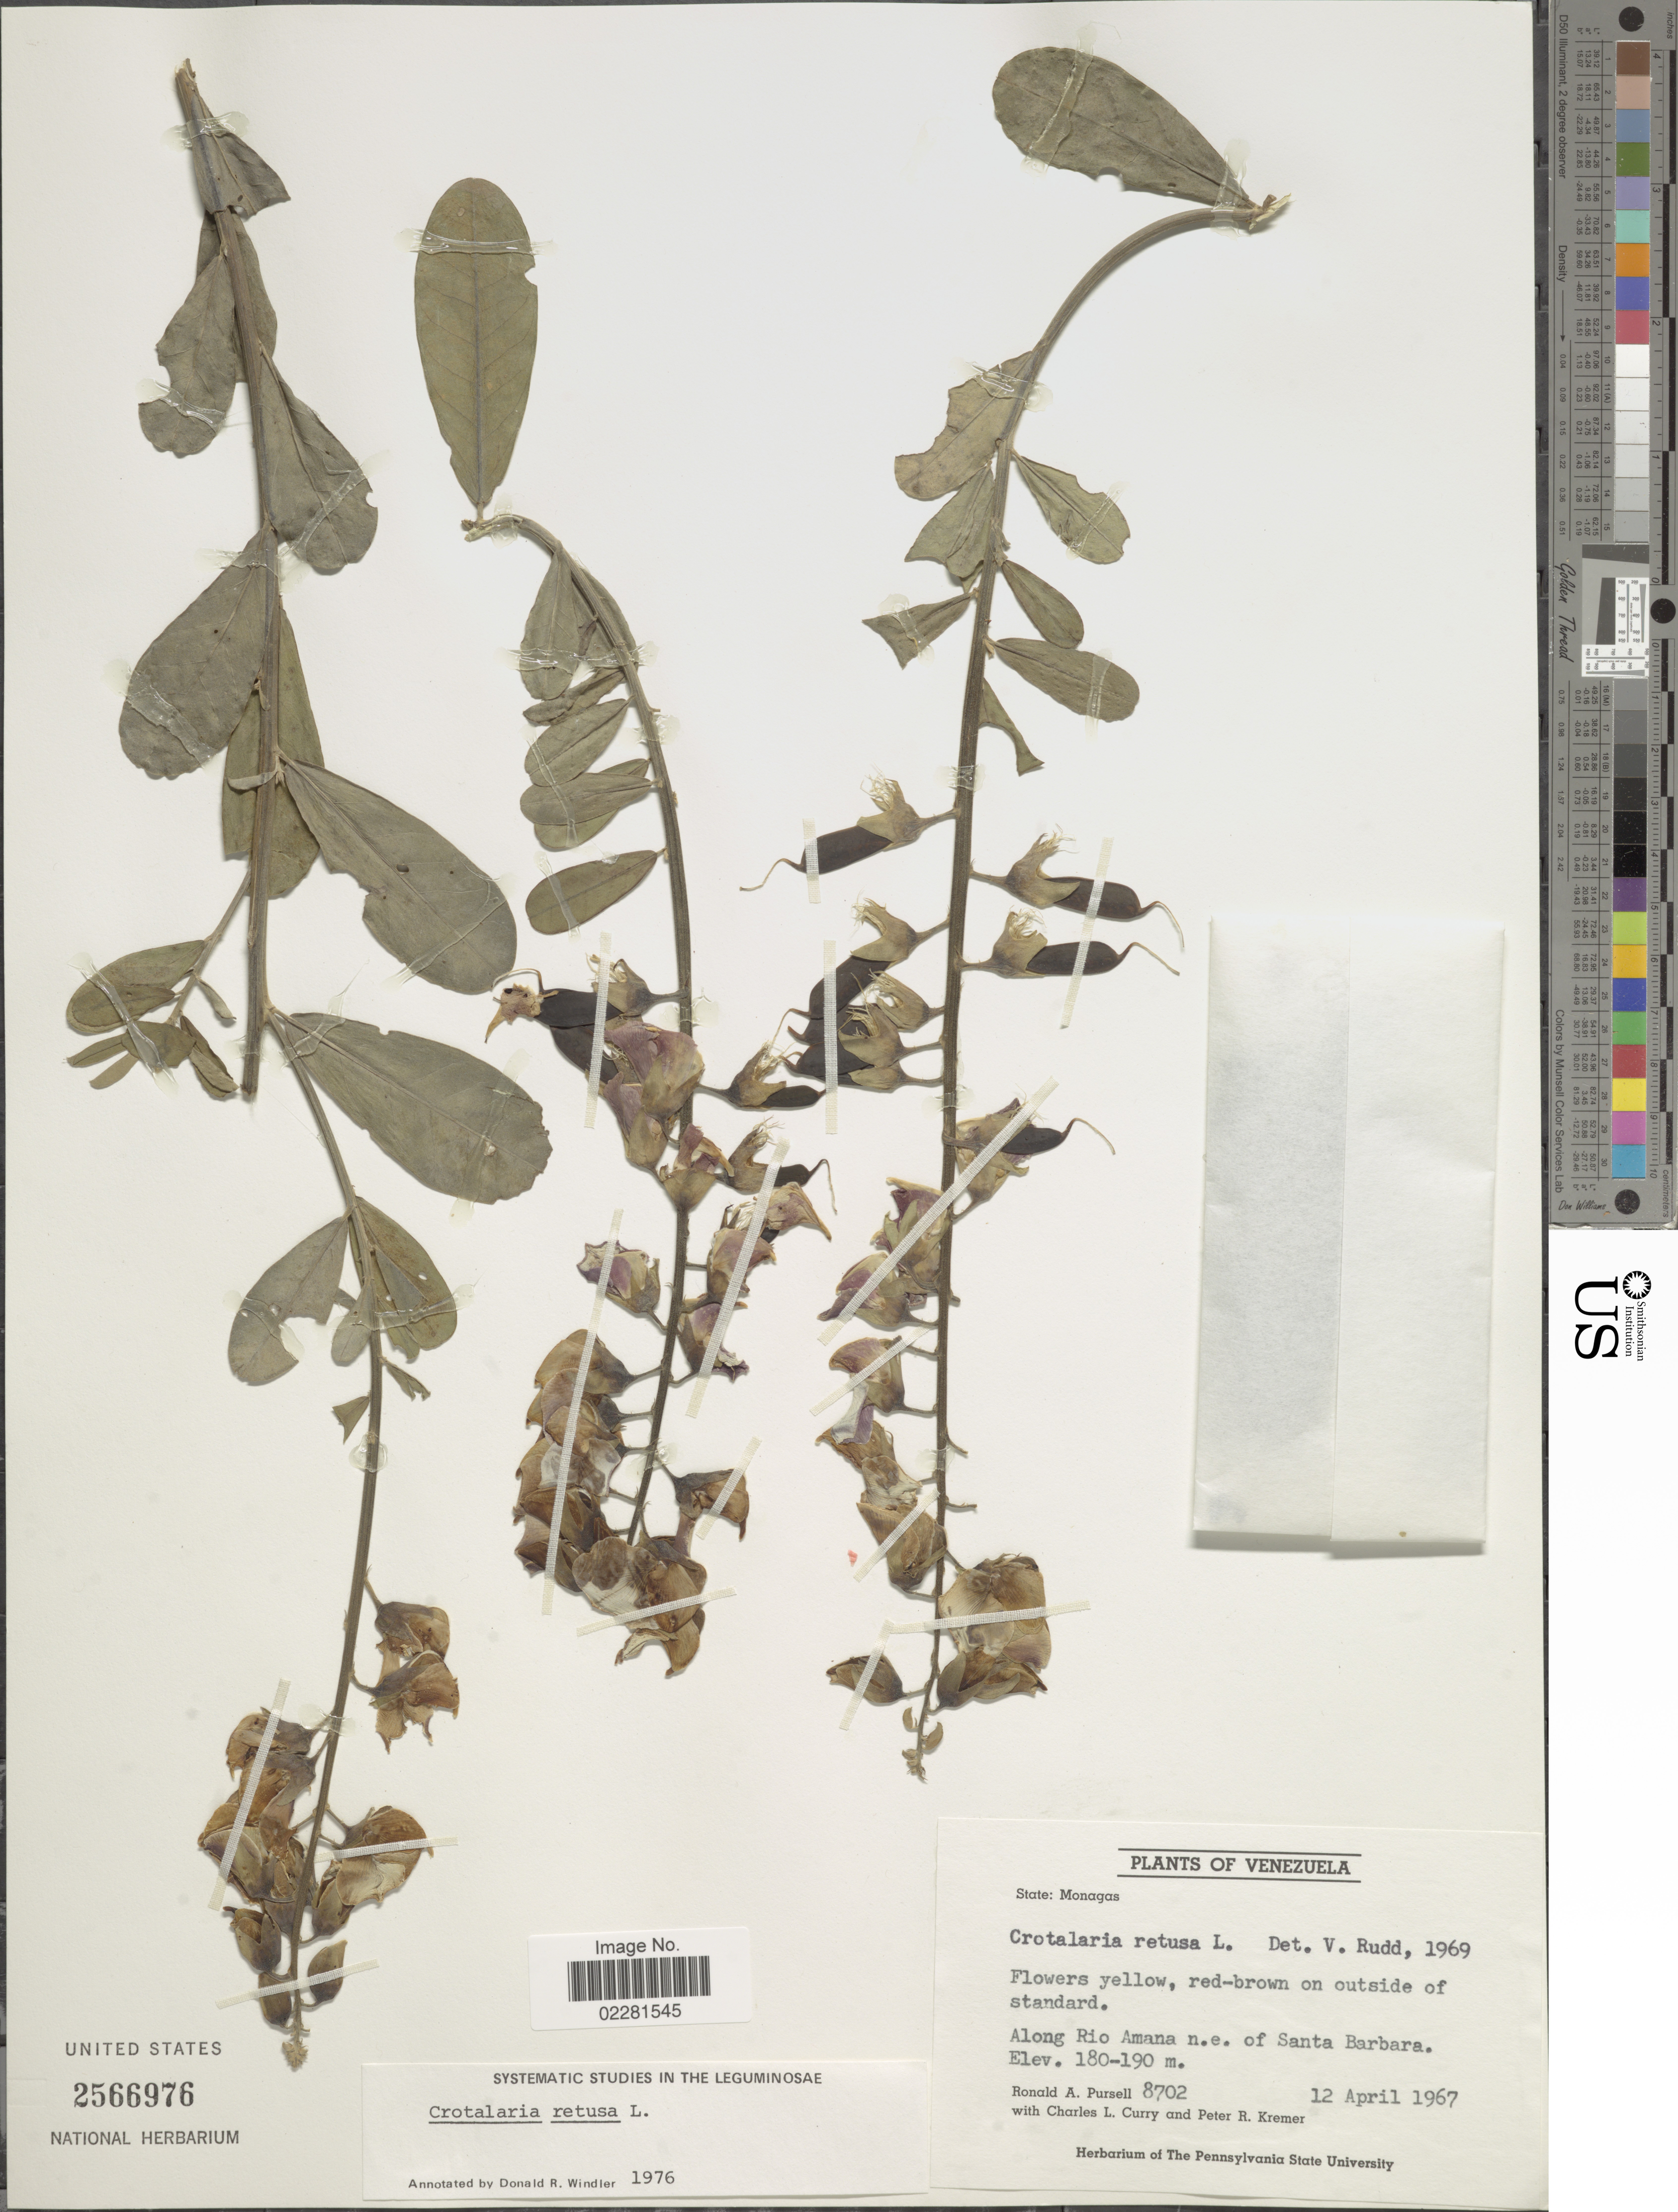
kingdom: Plantae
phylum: Tracheophyta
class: Magnoliopsida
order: Fabales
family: Fabaceae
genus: Crotalaria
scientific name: Crotalaria retusa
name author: L.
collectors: R. A. Pursell, C. L. Curry & P. Kremer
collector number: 8702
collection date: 1967-04-12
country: Venezuela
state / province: Monagas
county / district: Santa Bárbara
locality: Along Rio Amana n.e. of Santa Barbara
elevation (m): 180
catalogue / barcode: US 2566976